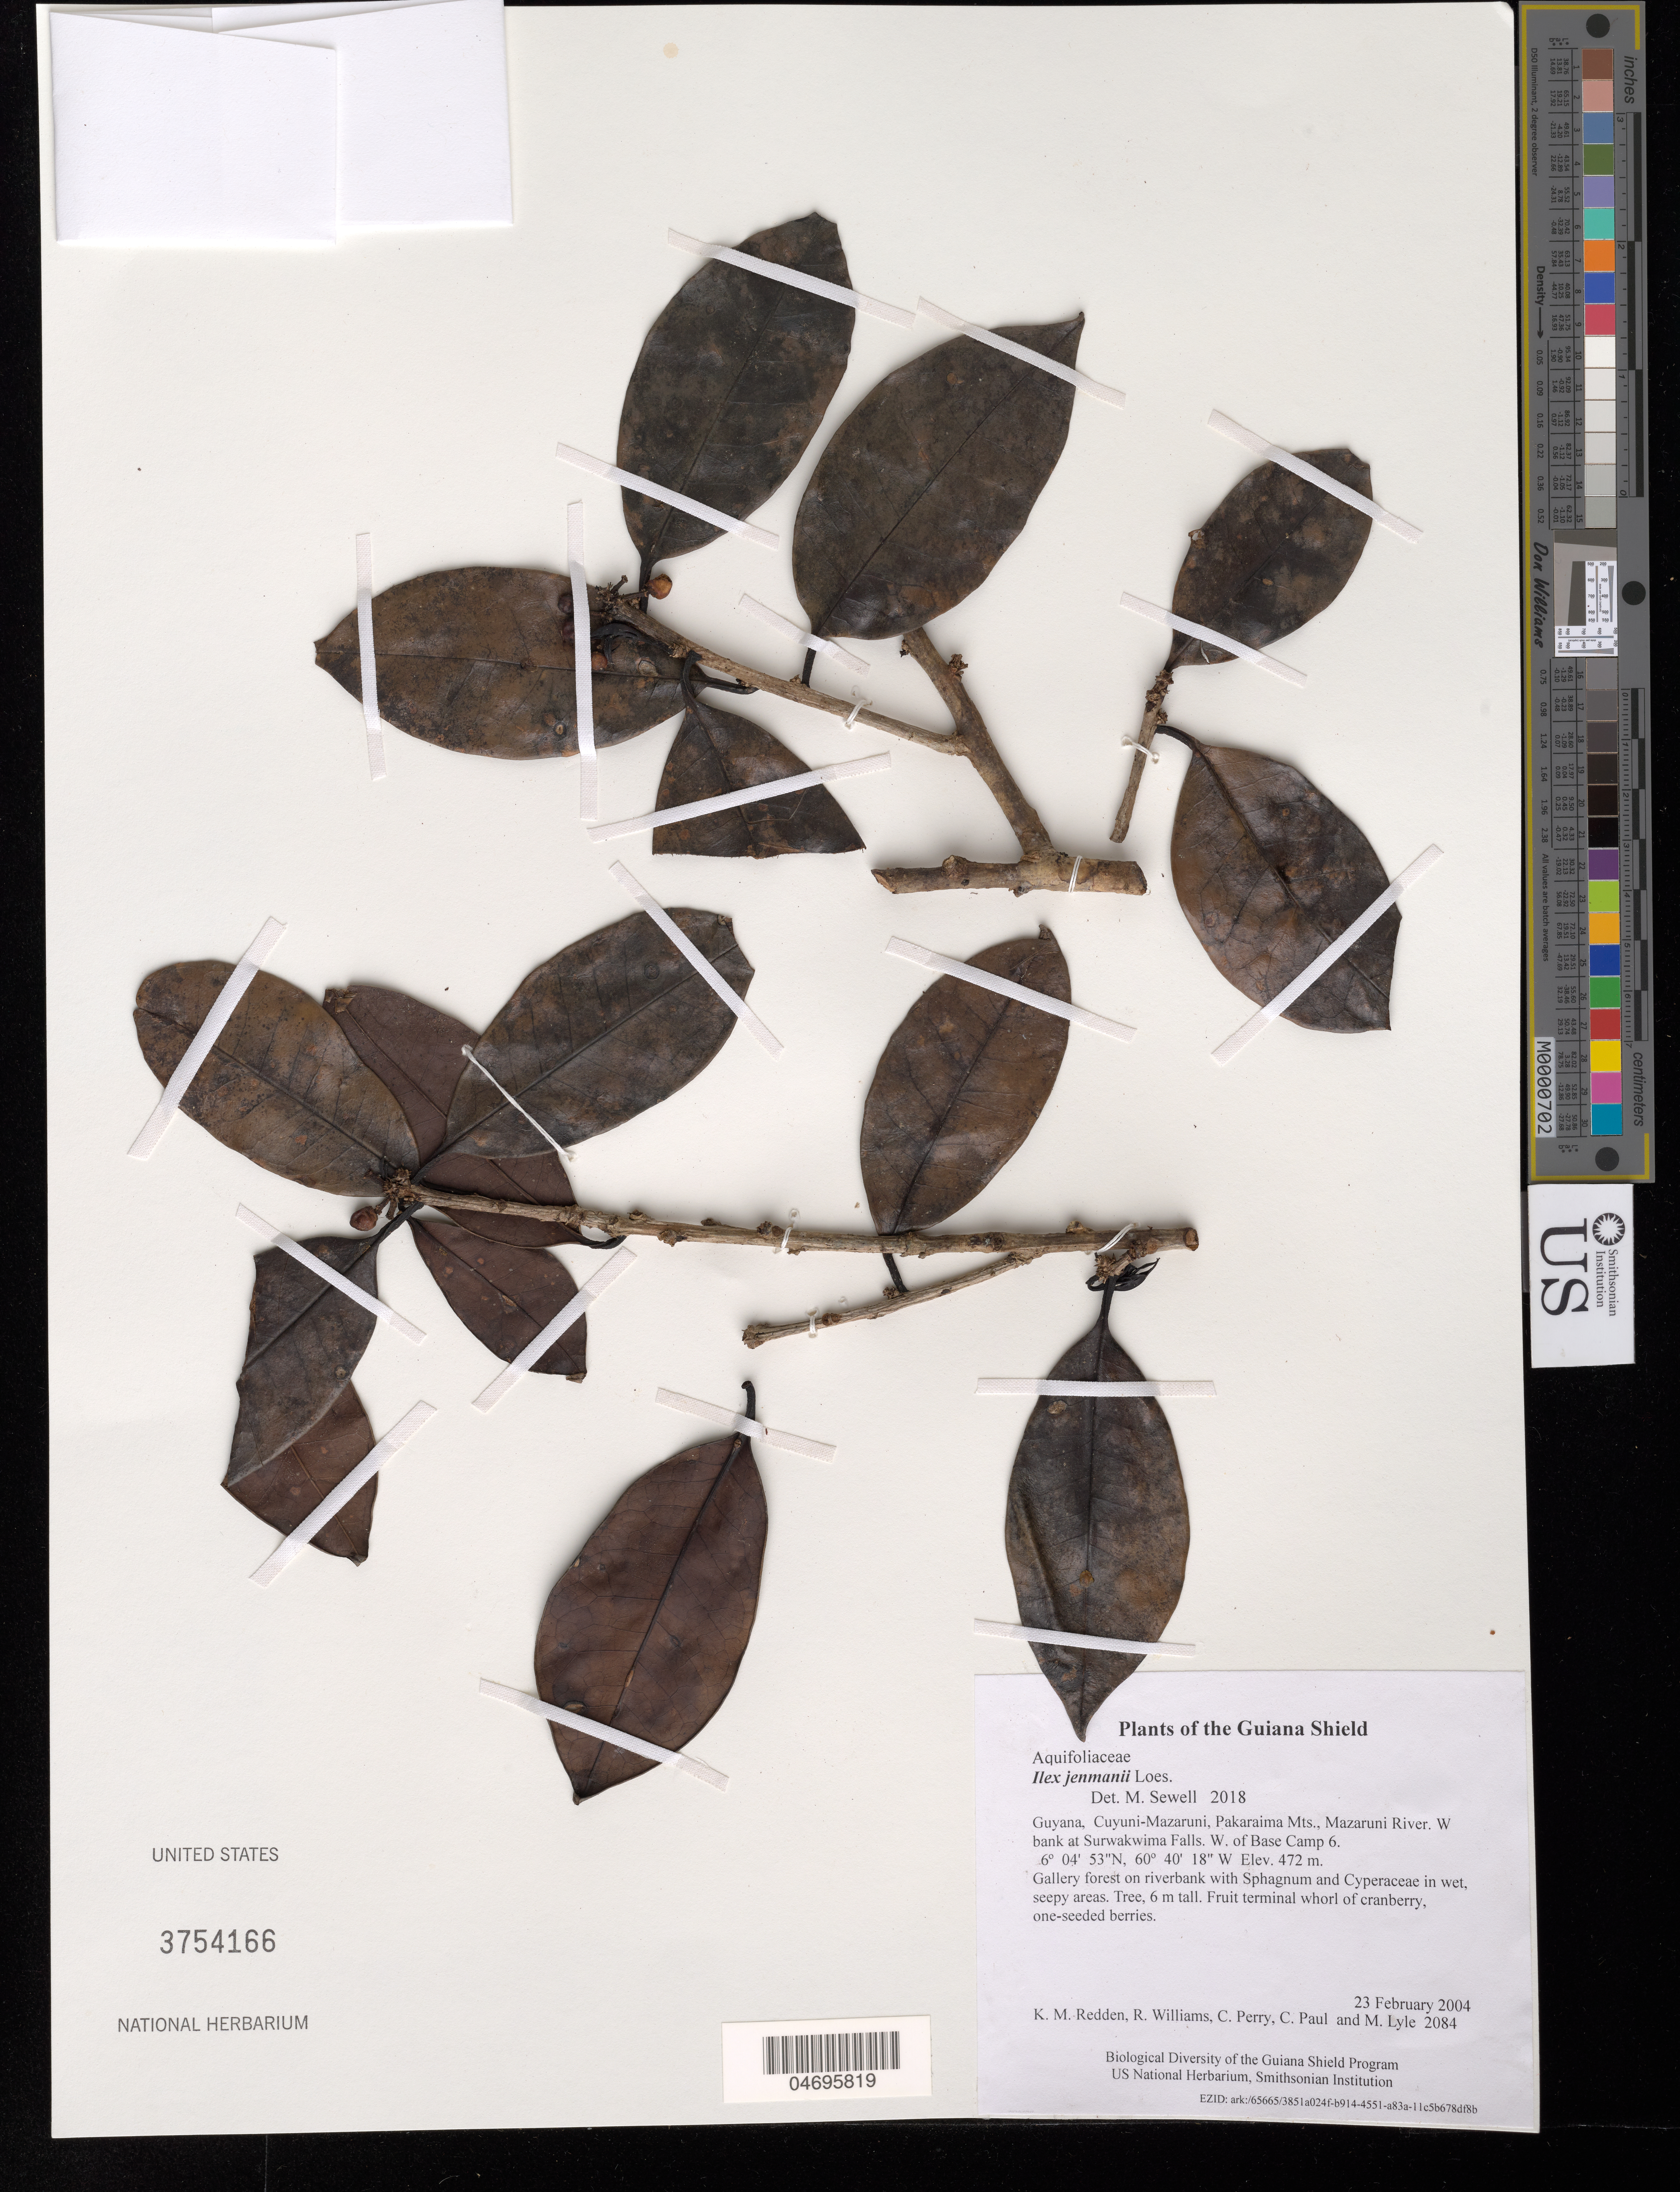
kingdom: Plantae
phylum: Tracheophyta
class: Magnoliopsida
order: Aquifoliales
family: Aquifoliaceae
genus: Ilex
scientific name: Ilex jenmanii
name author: Loes.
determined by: Sewell, M.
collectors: K. M. Redden, R. Williams, C. Perry, C. Paul & M. Lyle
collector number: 2084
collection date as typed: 23 February 2004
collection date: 2004-02-23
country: Guyana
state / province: Cuyuni-Mazaruni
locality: Pakaraima Mts., Mazaruni River. W bank at Surwakwima Falls. W. of Base Camp 6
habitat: Gallery forest on riverbank with Sphagnum and Cyperaceae in wet, seepy areas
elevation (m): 472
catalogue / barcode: US 3754166